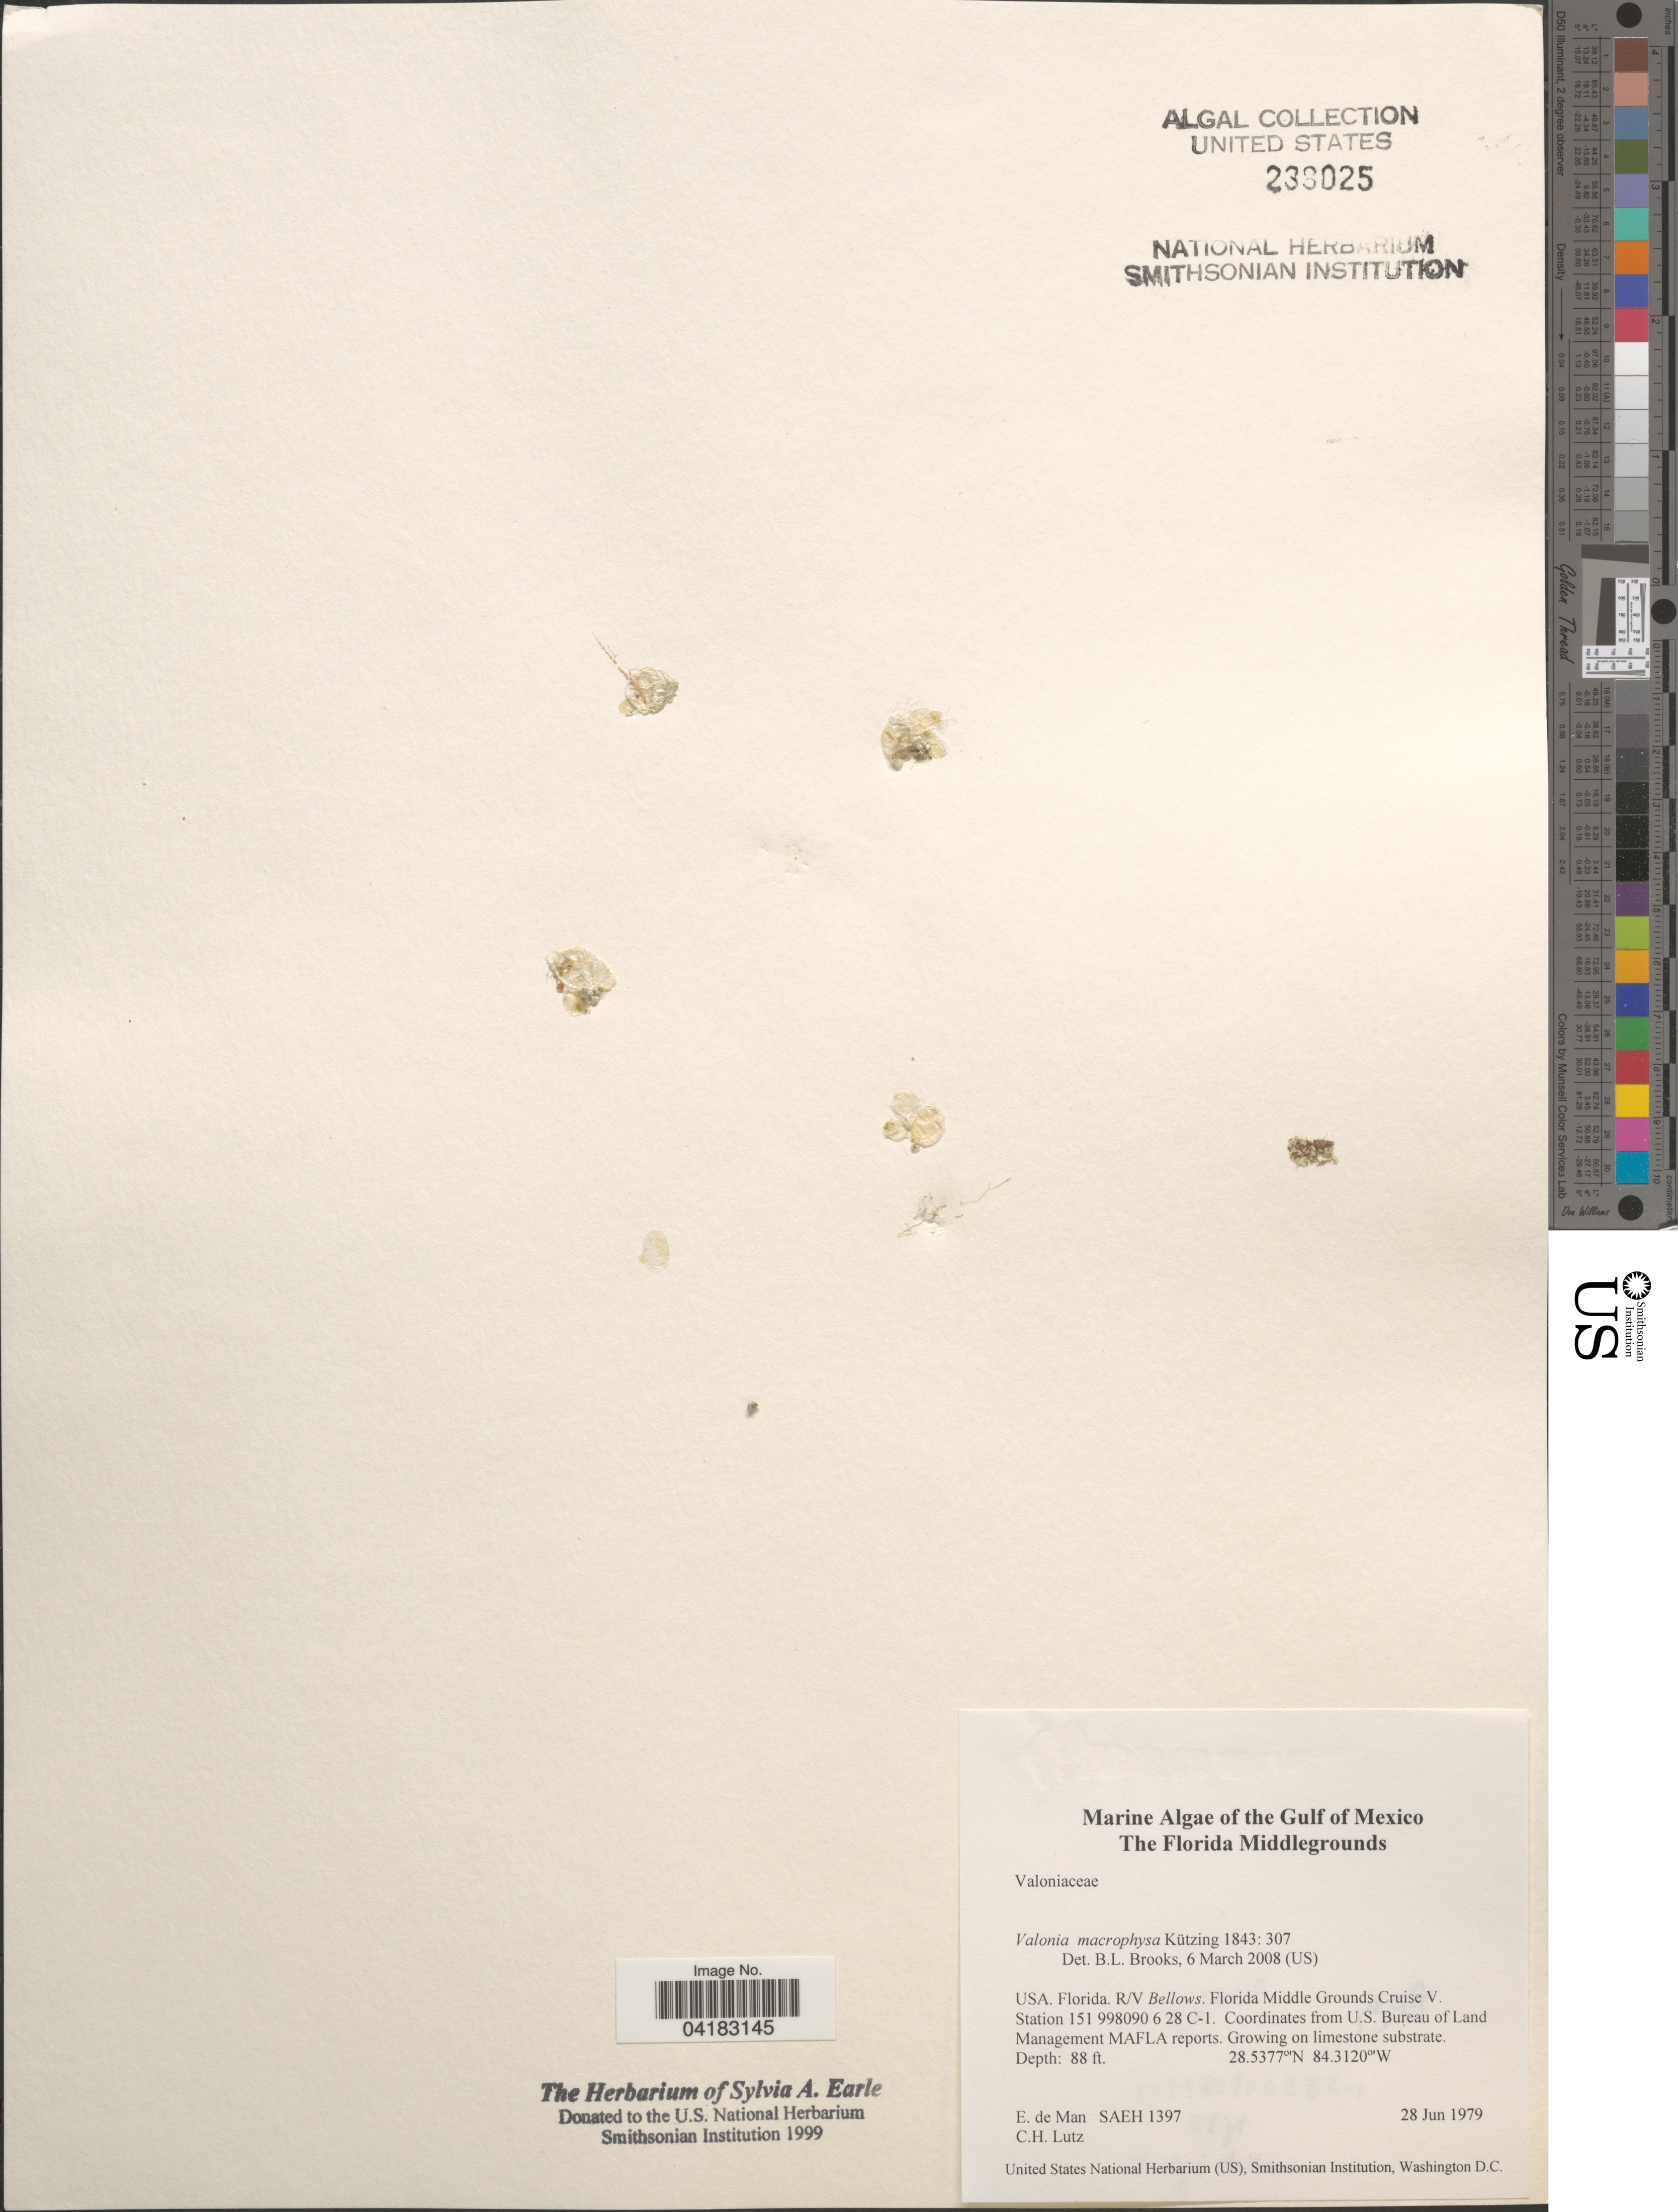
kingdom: Plantae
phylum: Chlorophyta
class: Ulvophyceae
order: Siphonocladales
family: Valoniaceae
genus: Valonia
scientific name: Valonia macrophysa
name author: Kütz.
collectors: E. de Man & C. Lutz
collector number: SAEH1397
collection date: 1979-06-28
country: United States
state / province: Florida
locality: Gulf of Mexico. R/V Bellows. Florida Middle Grounds Cruise V. Station 151 998090 6 28 C-1.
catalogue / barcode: US 238025